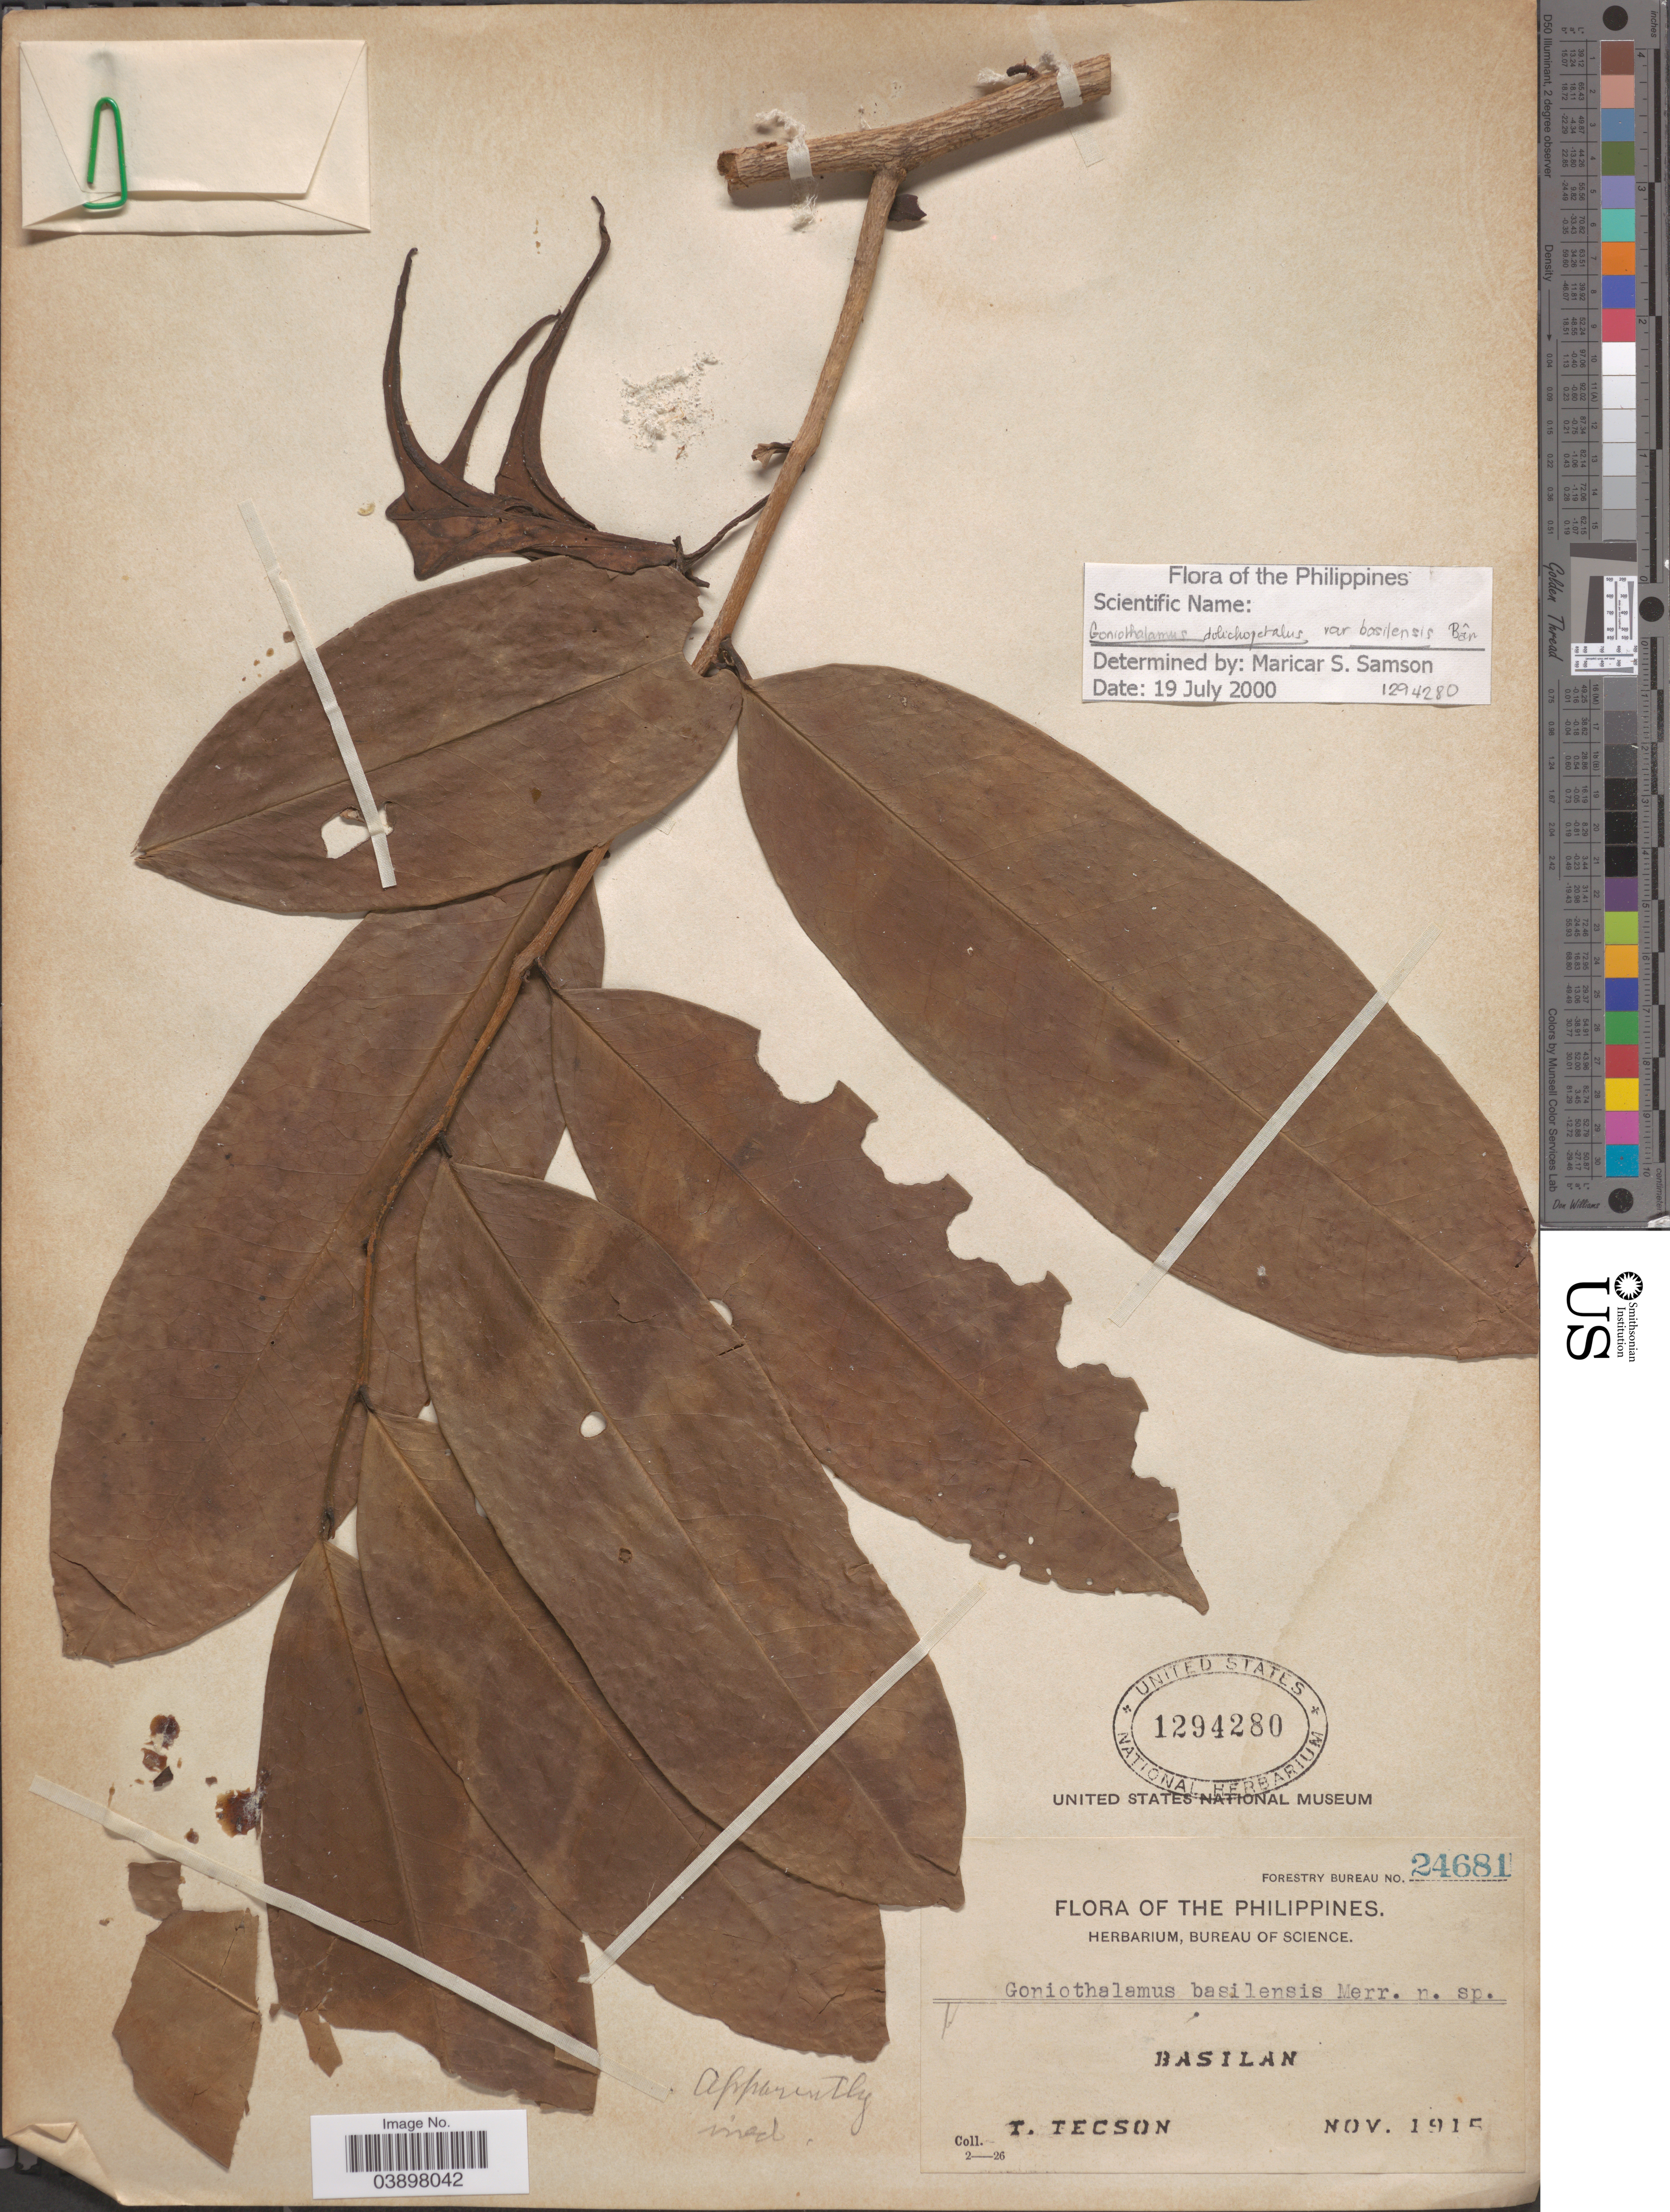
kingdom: Plantae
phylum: Tracheophyta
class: Magnoliopsida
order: Magnoliales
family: Annonaceae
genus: Goniothalamus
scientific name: Goniothalamus dolichopetalus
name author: Merr.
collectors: T. Tecson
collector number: Forestry Bureau 24681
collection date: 1915-11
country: Philippines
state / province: Muslim Mindanao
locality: Basilan.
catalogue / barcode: US 1294280